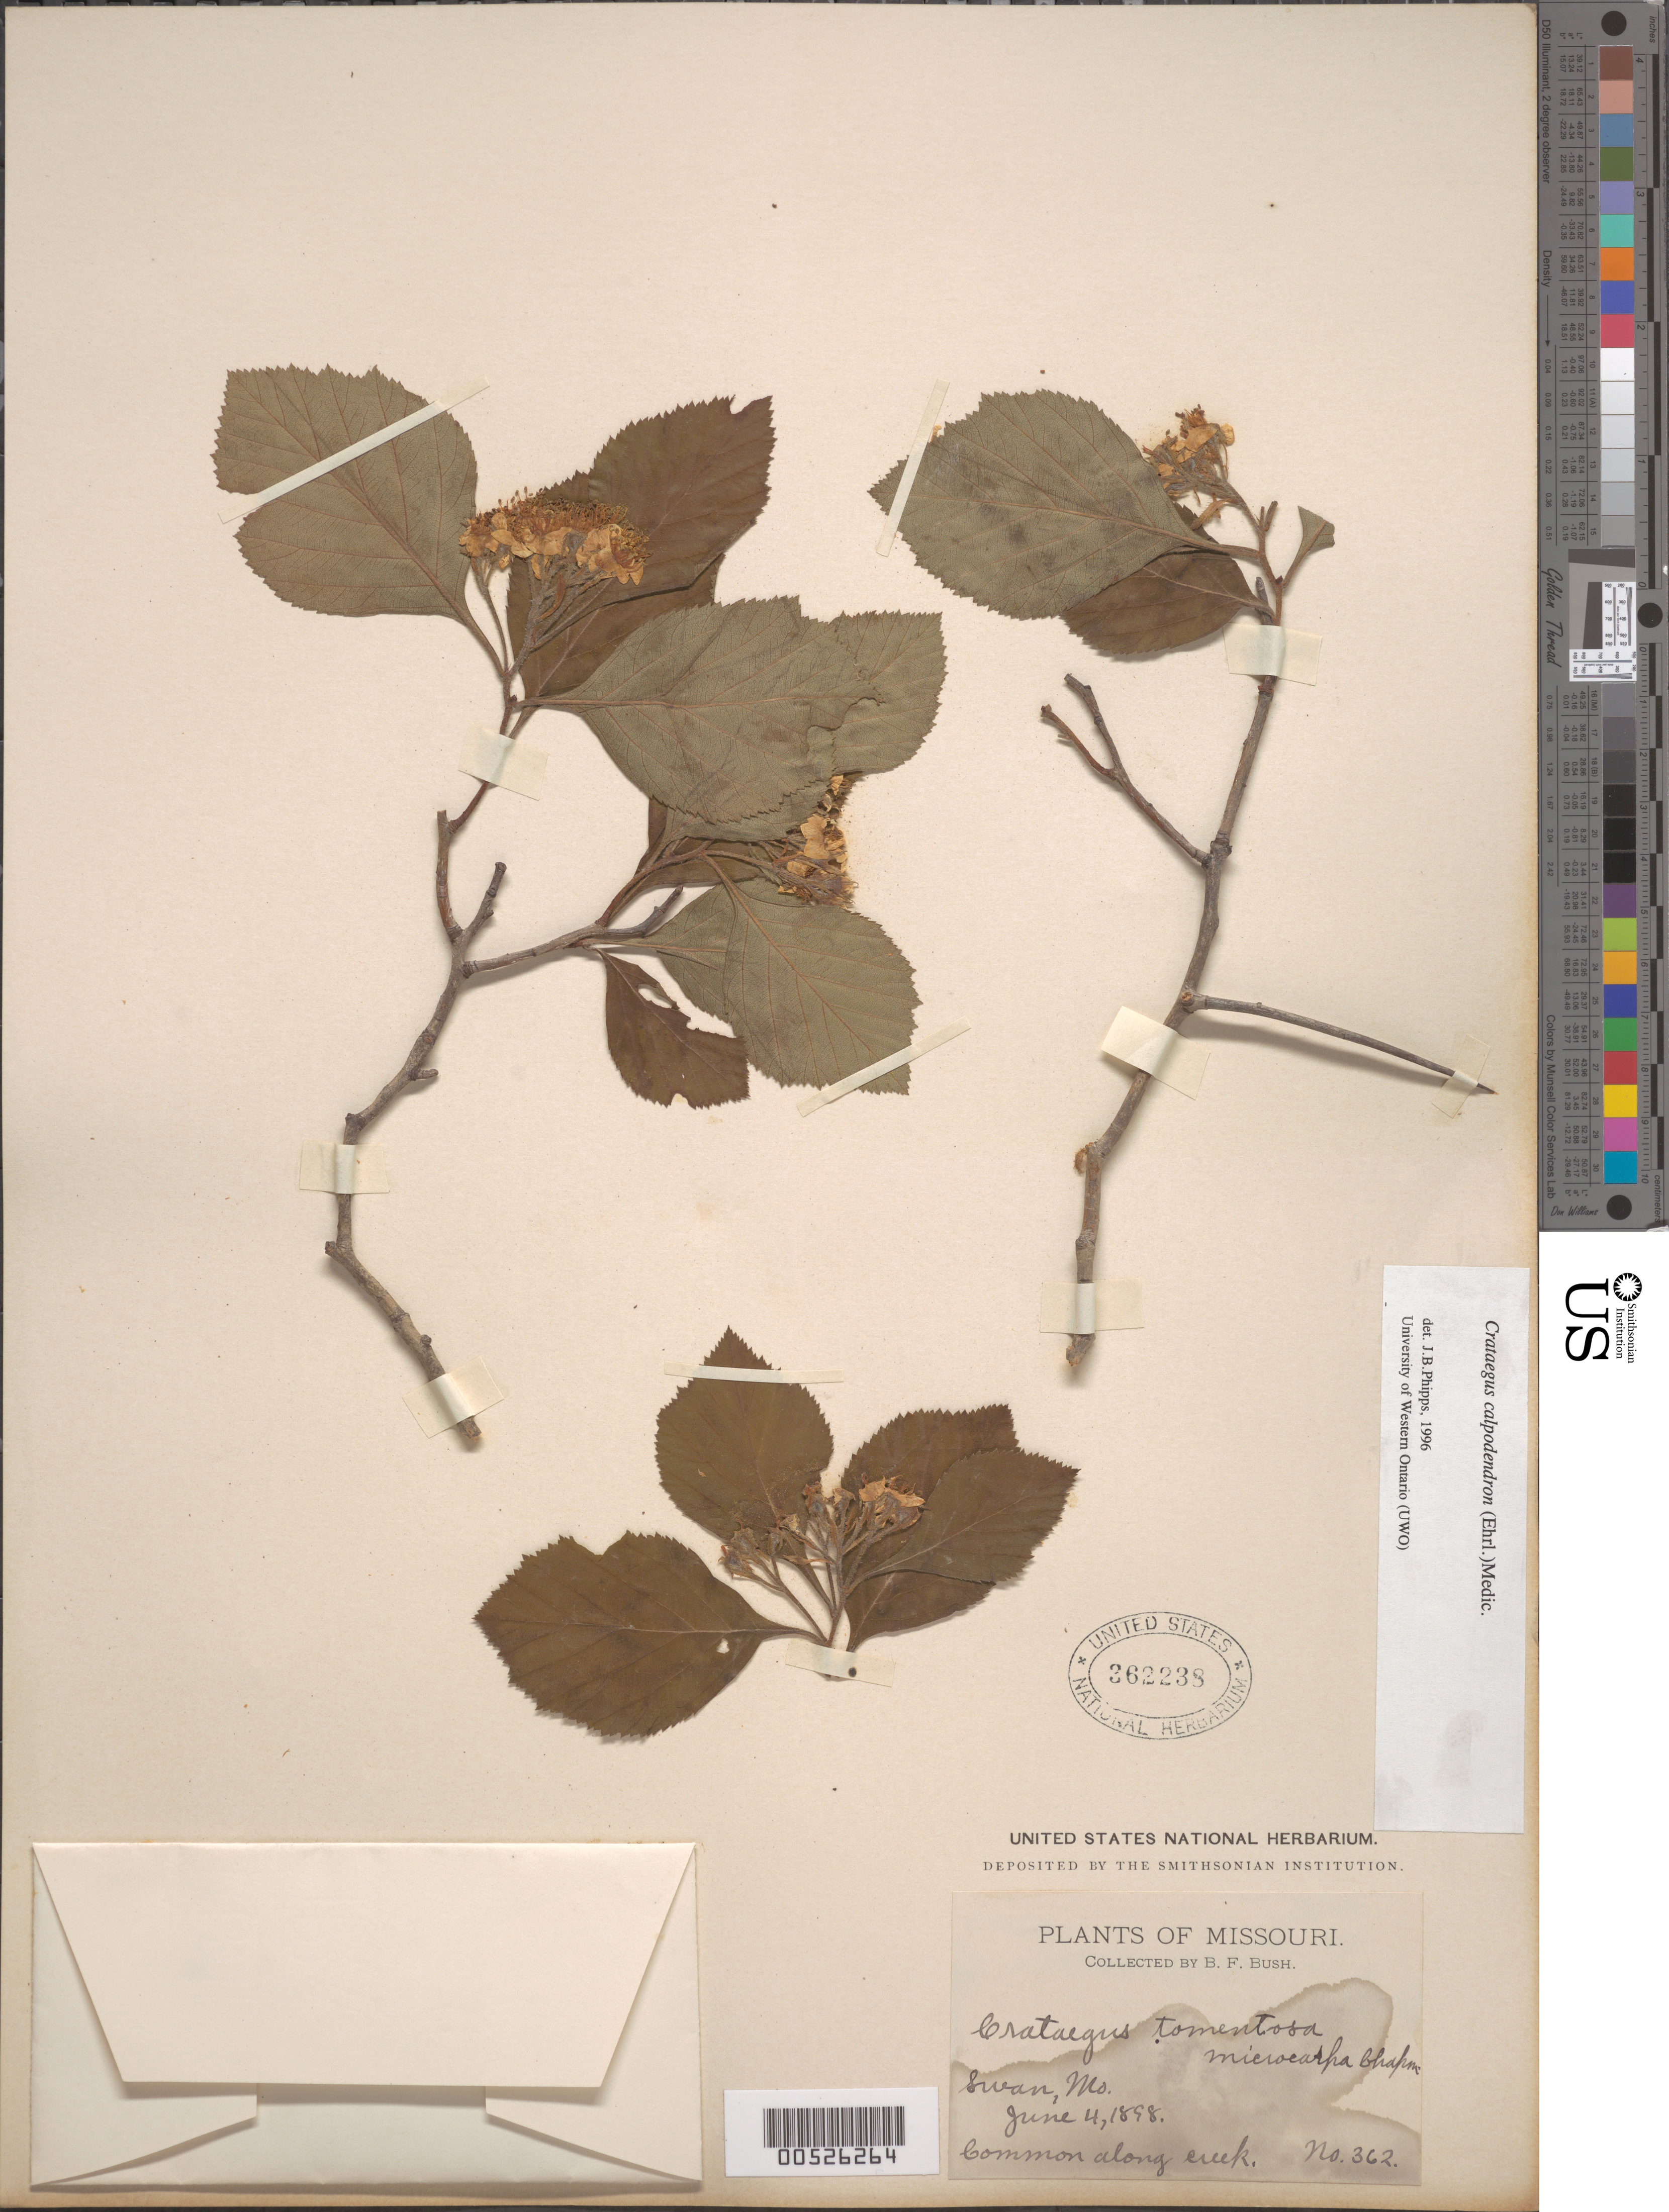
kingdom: Plantae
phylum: Tracheophyta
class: Magnoliopsida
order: Rosales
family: Rosaceae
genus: Crataegus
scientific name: Crataegus calpodendron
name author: (Ehrh.) Medik.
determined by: Phipps, James B., (UWO), University of Western Ontario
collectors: B. F. Bush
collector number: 362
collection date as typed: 04 Jun 1898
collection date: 1898-06-04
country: United States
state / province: Missouri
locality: Swan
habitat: Along creek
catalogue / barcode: US 362238